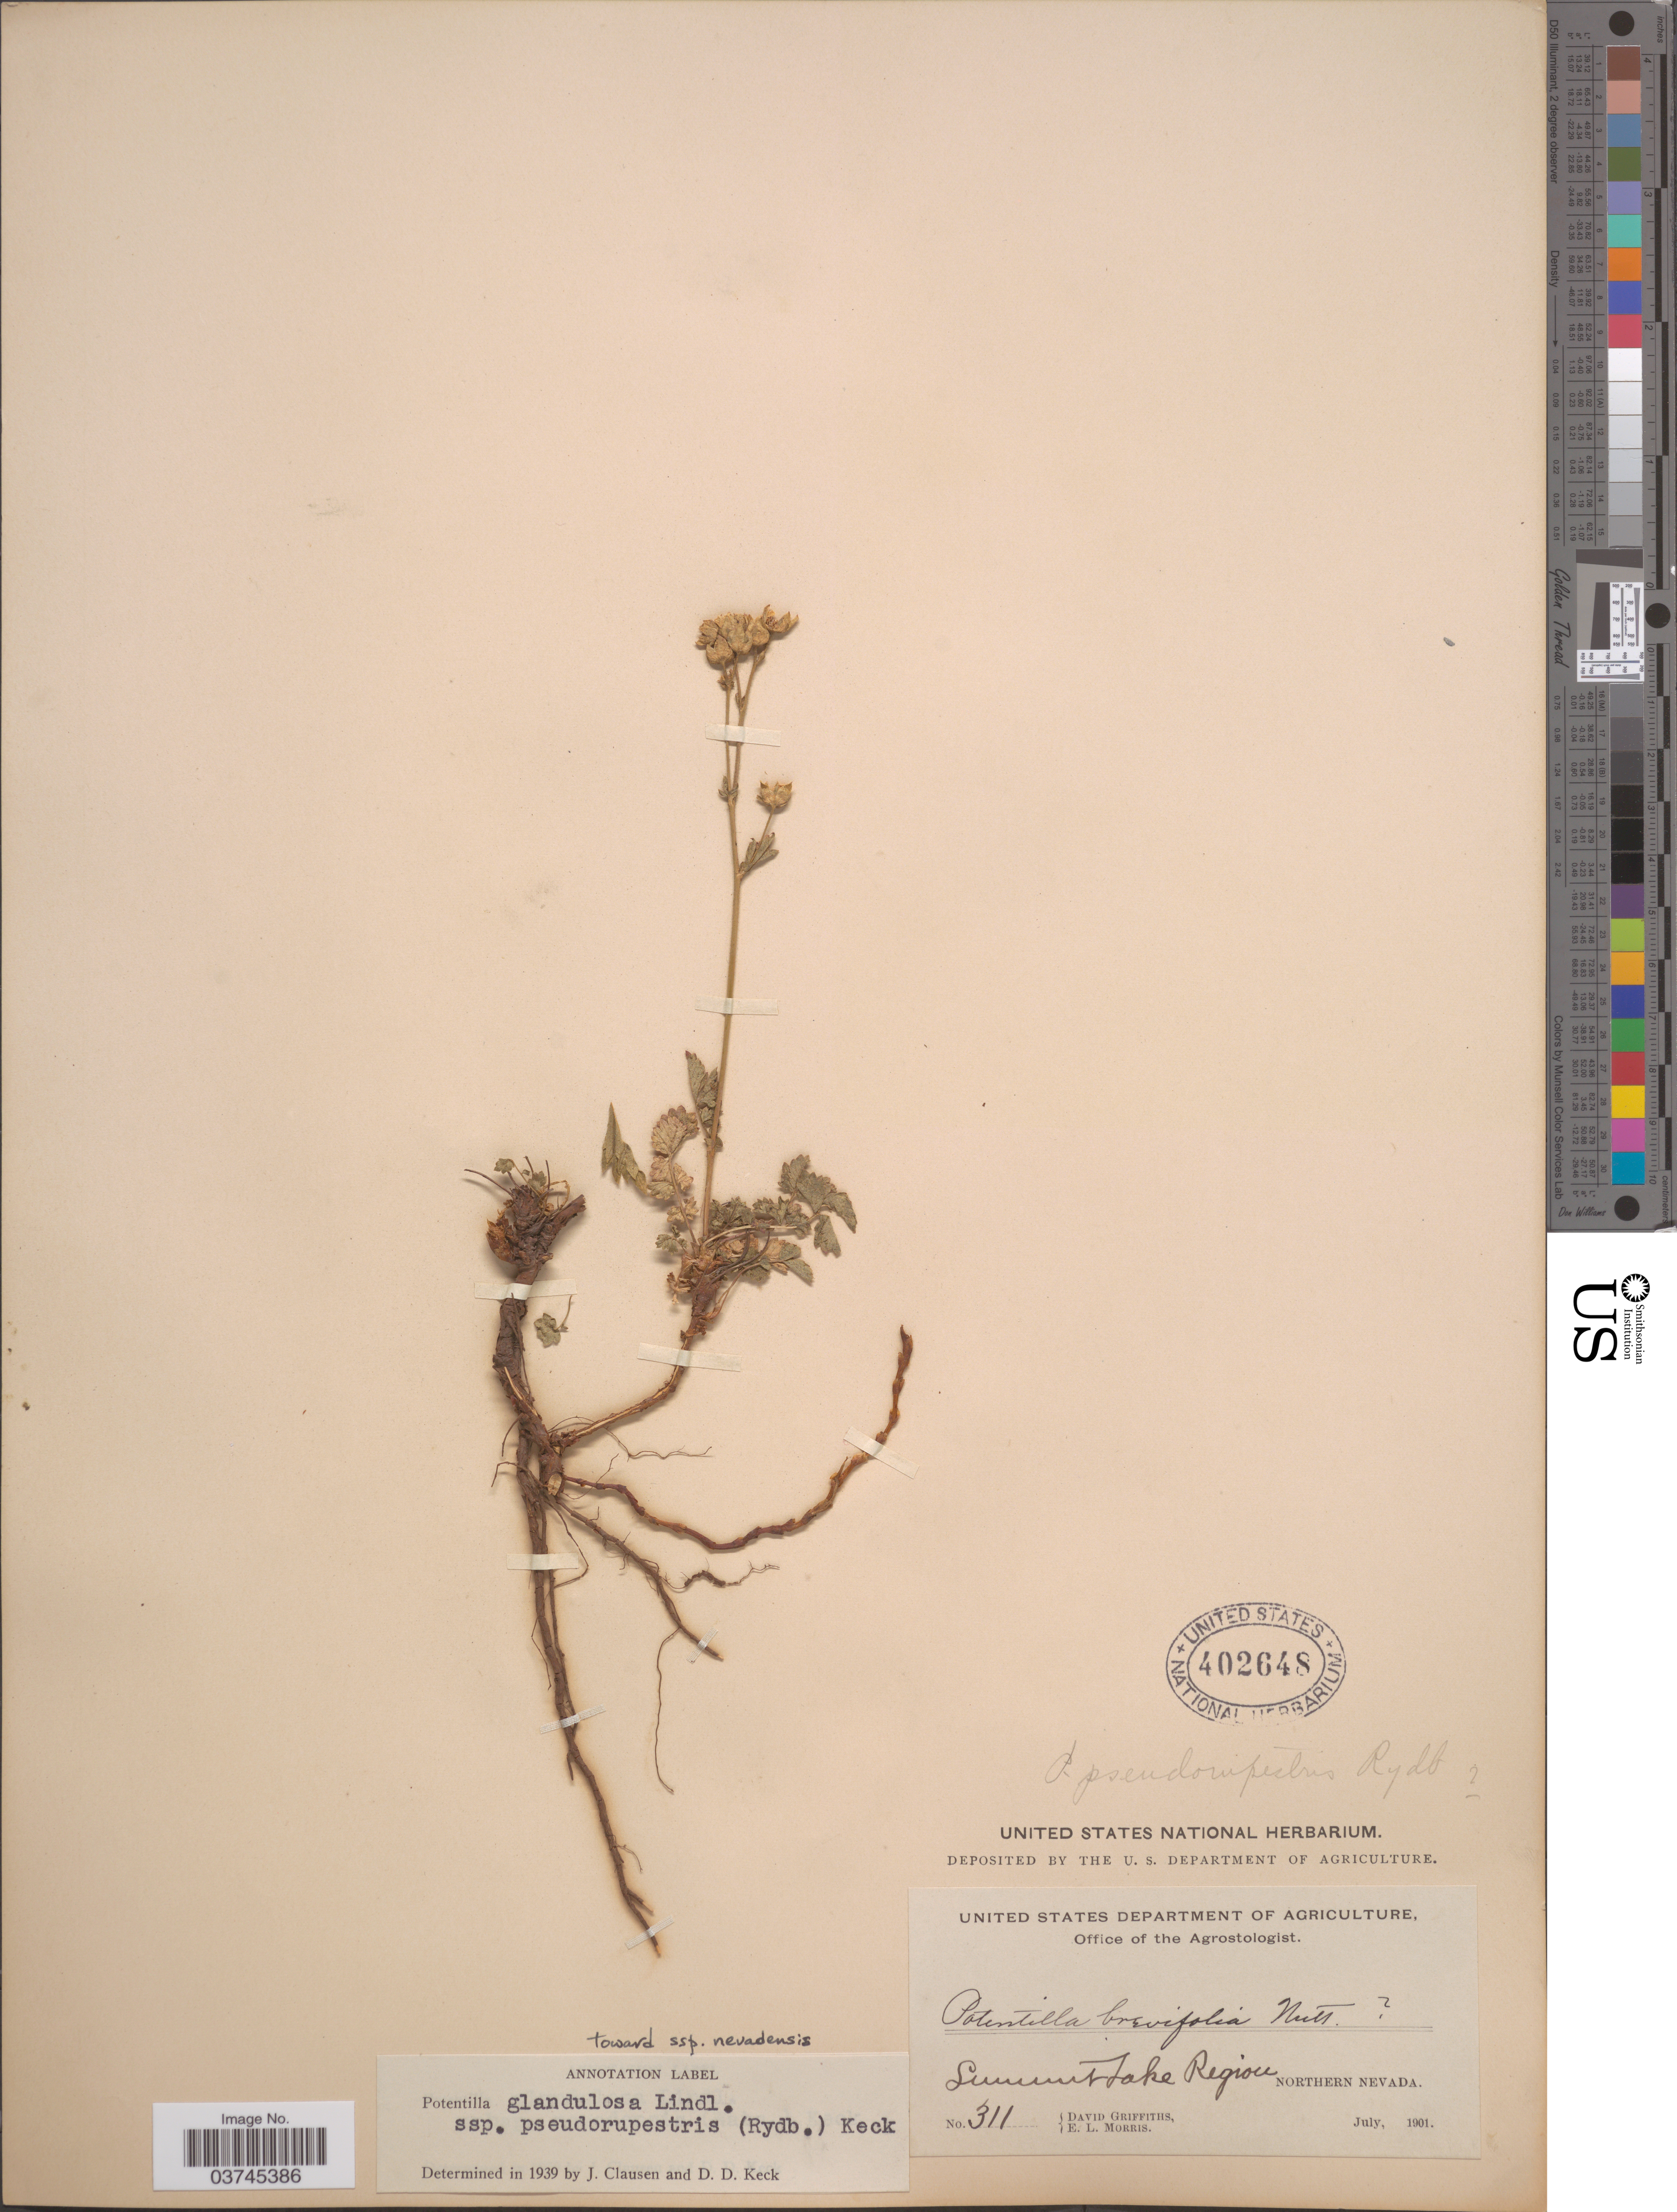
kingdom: Plantae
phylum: Tracheophyta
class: Magnoliopsida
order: Rosales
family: Rosaceae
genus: Drymocallis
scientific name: Drymocallis sp.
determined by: Strong, Mark T., (BOT), Smithsonian Institution - National Museum of Natural History (UNITED STATES)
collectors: D. Griffiths & E. Morris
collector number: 311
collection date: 1901-07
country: United States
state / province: Nevada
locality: Summit Lake Region, Northern Nevada.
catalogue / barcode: US 402648